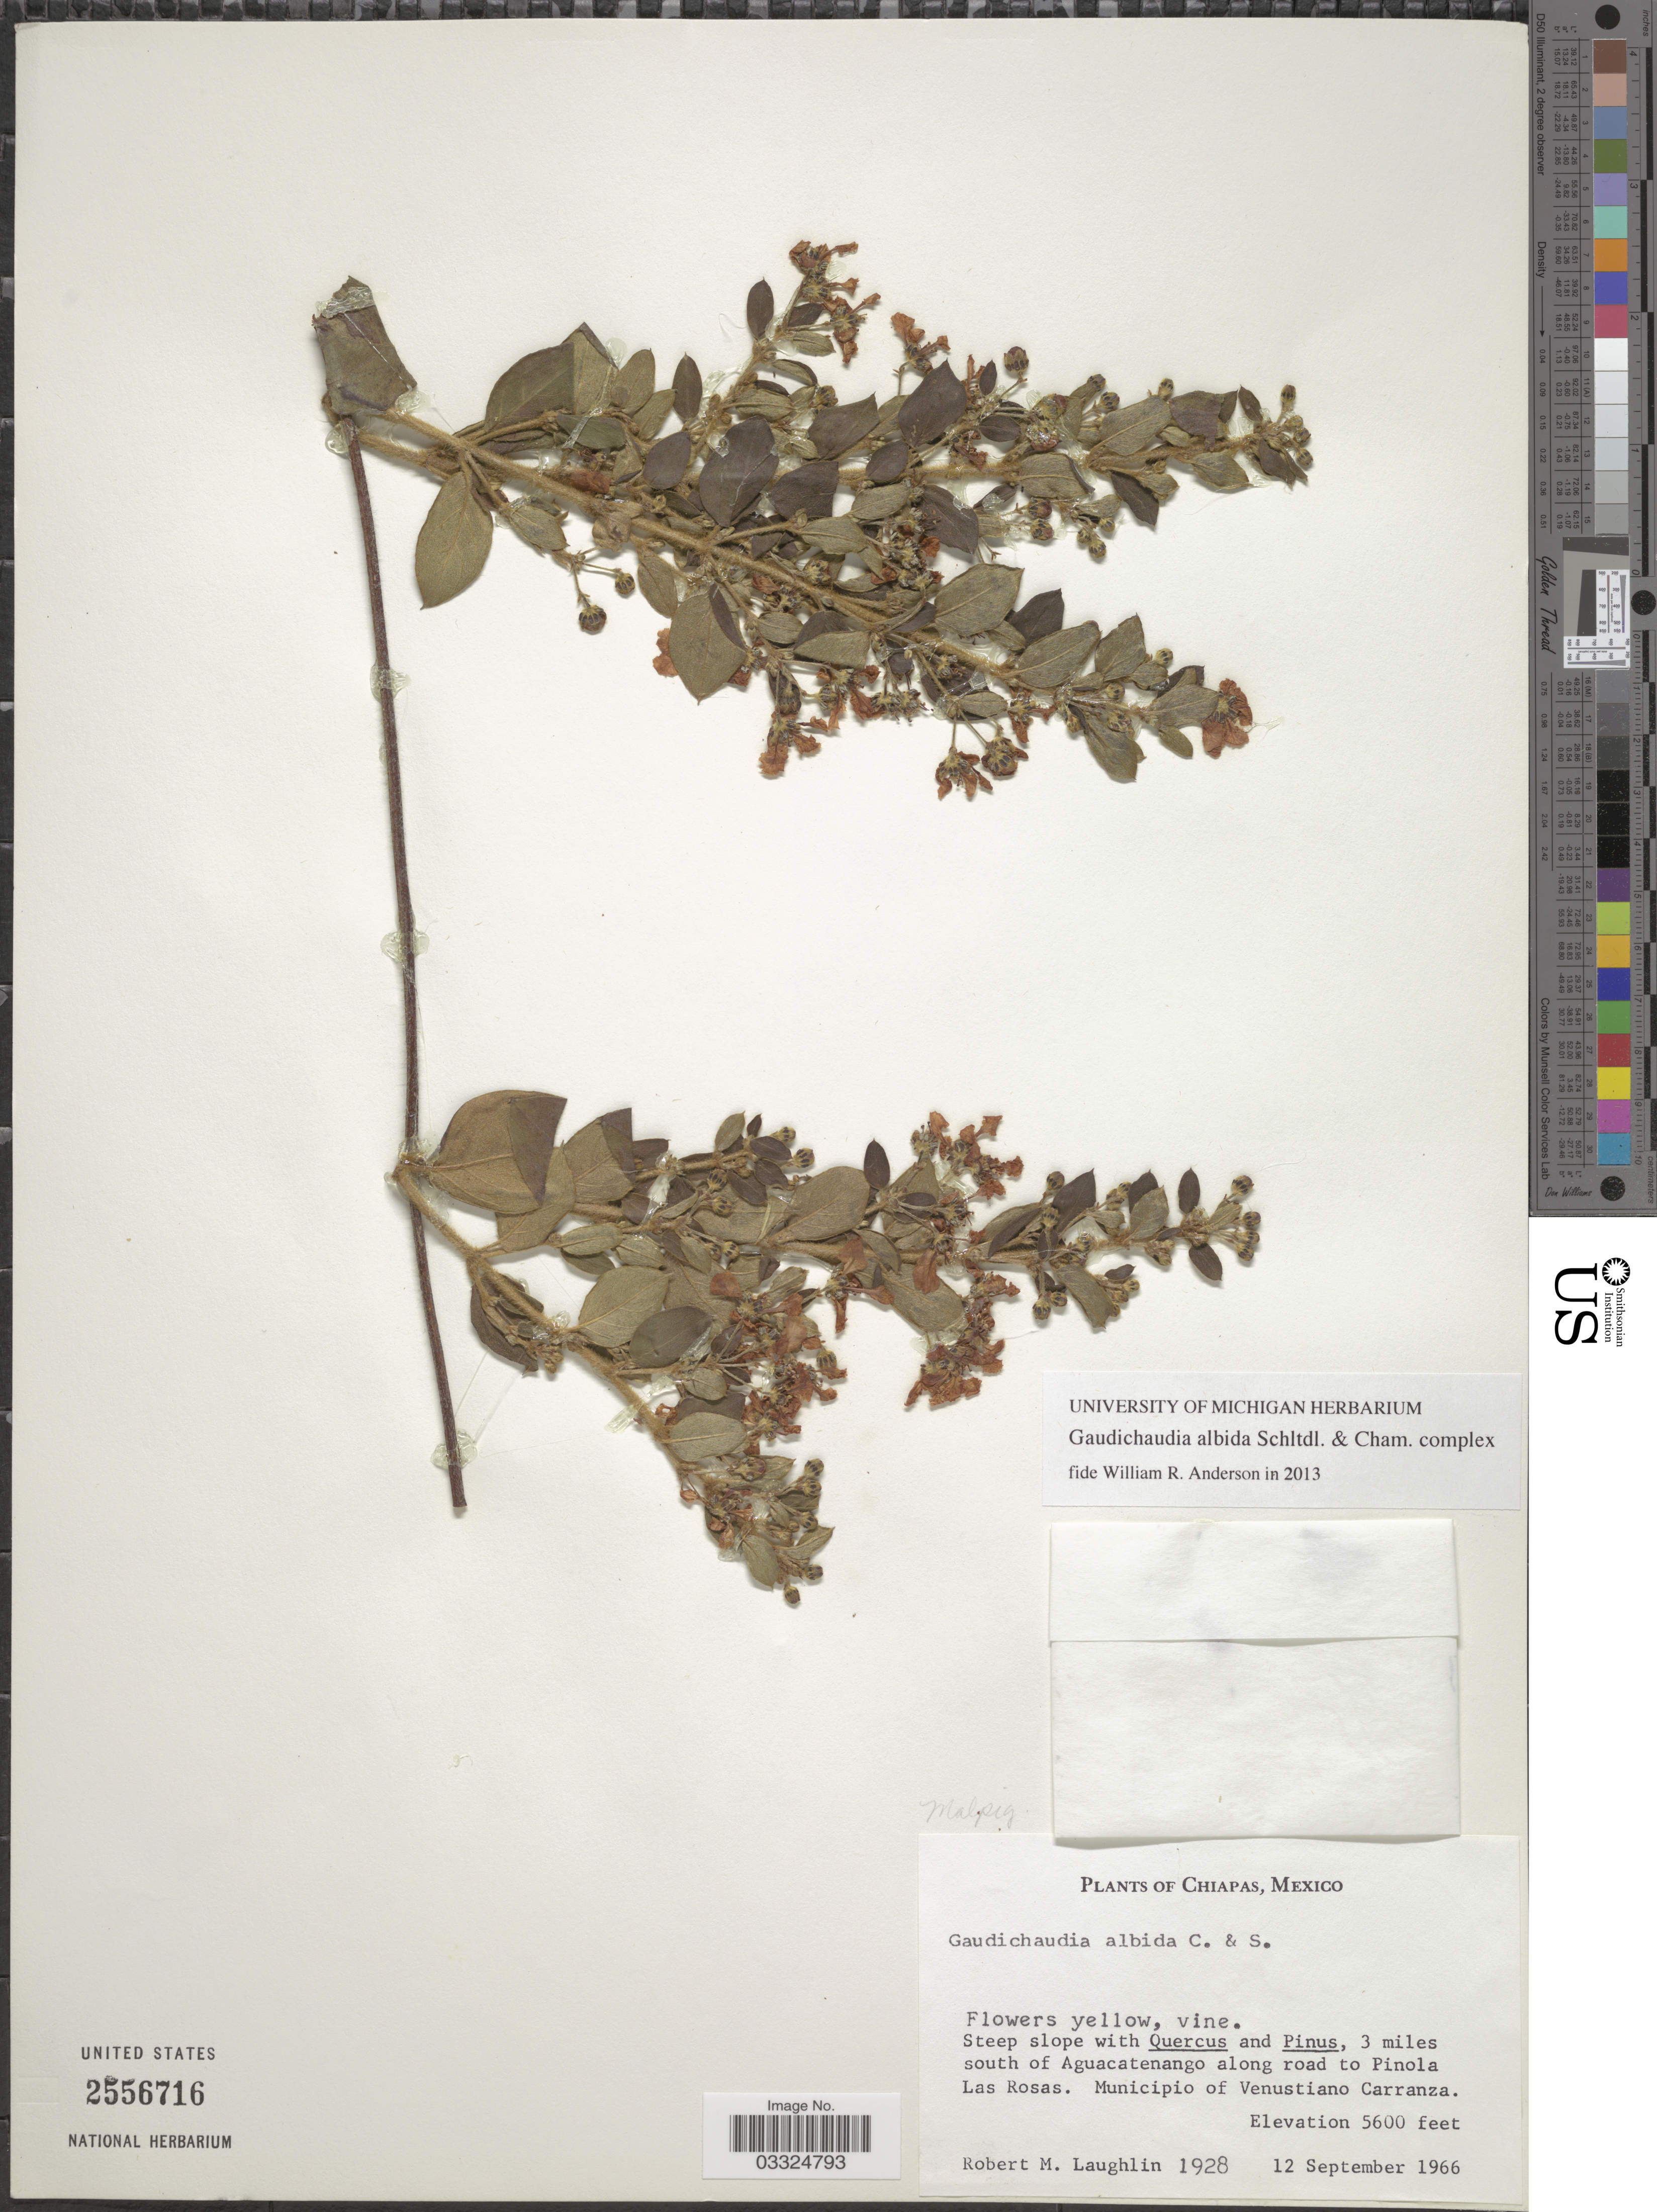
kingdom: Plantae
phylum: Tracheophyta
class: Magnoliopsida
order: Malpighiales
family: Malpighiaceae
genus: Gaudichaudia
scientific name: Gaudichaudia albida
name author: Schltdl. & Cham.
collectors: R. M. Laughlin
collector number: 1928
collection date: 1966-09-12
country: Mexico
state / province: Chiapas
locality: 3 miles south of Aguacatenango along road to Pinola Las Rosas. Municipio of Venustiano Carranza.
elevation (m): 1707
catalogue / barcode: US 2556716